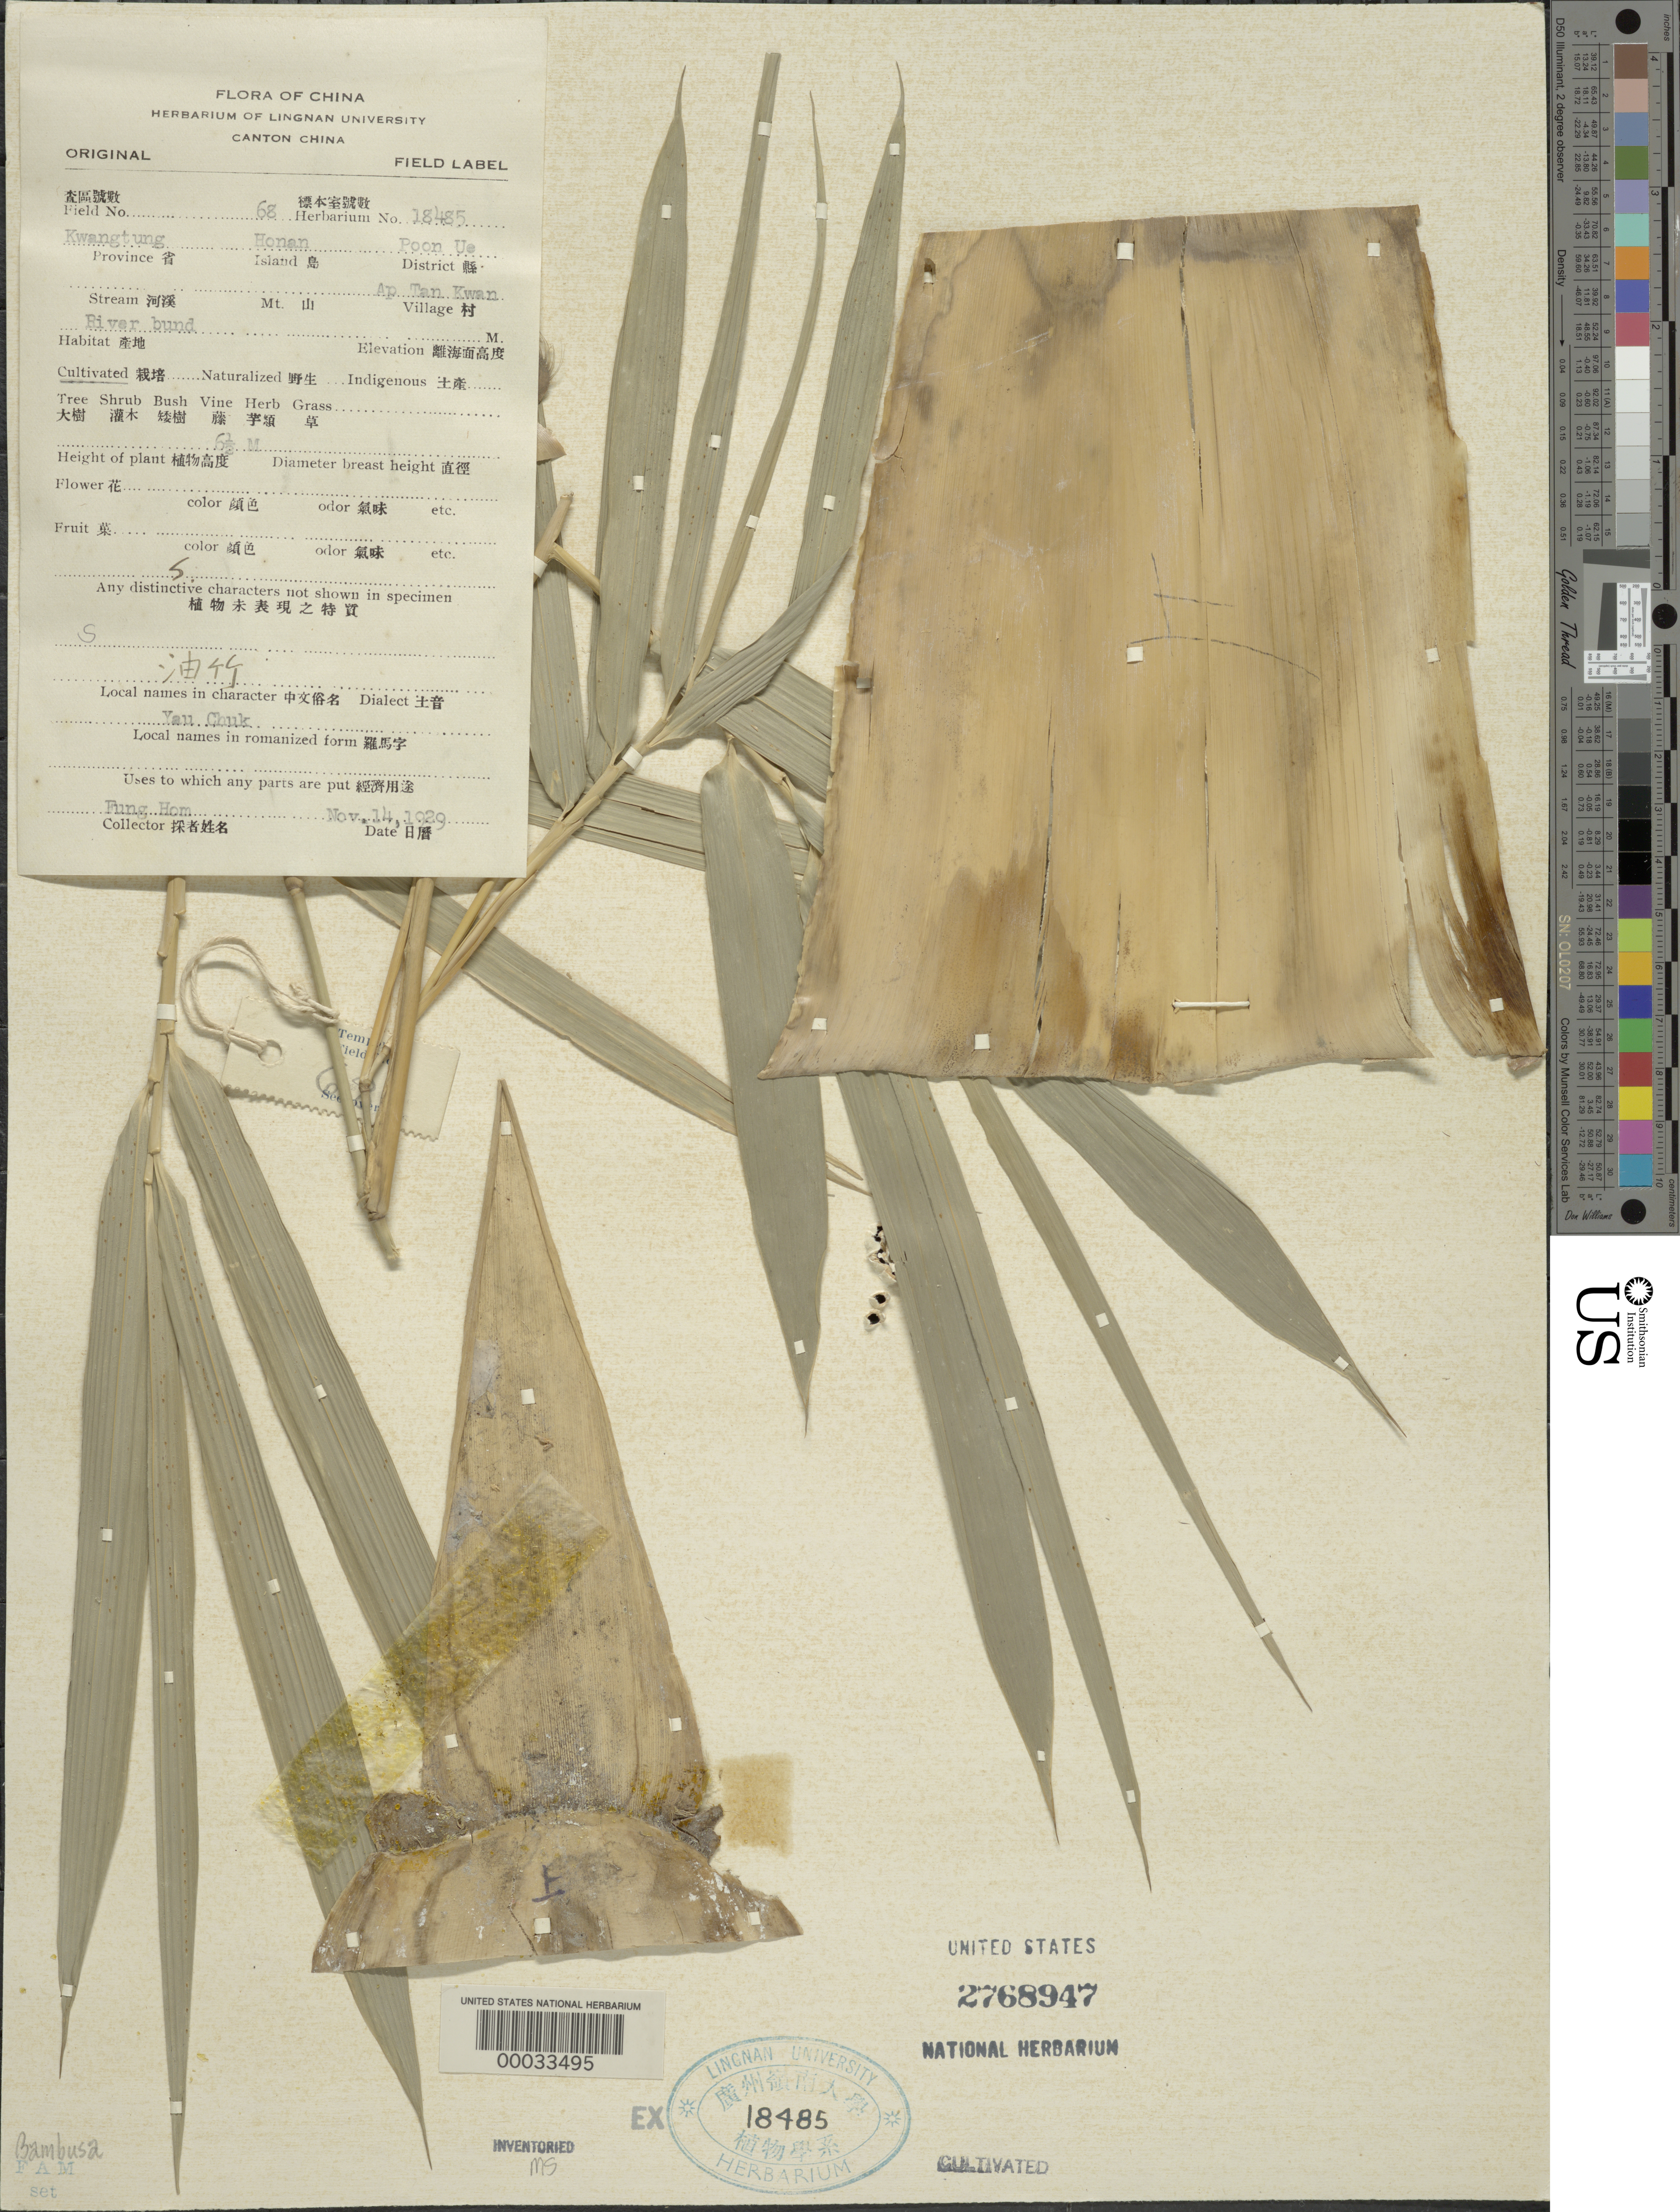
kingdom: Plantae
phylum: Tracheophyta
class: Liliopsida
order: Poales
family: Poaceae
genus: Bambusa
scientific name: Bambusa sp.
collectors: H. L. Fung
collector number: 68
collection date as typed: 14 Nov 1929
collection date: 1929-11-14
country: China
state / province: Guangdong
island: Honam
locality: Ap tan kwan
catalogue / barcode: US 2768947